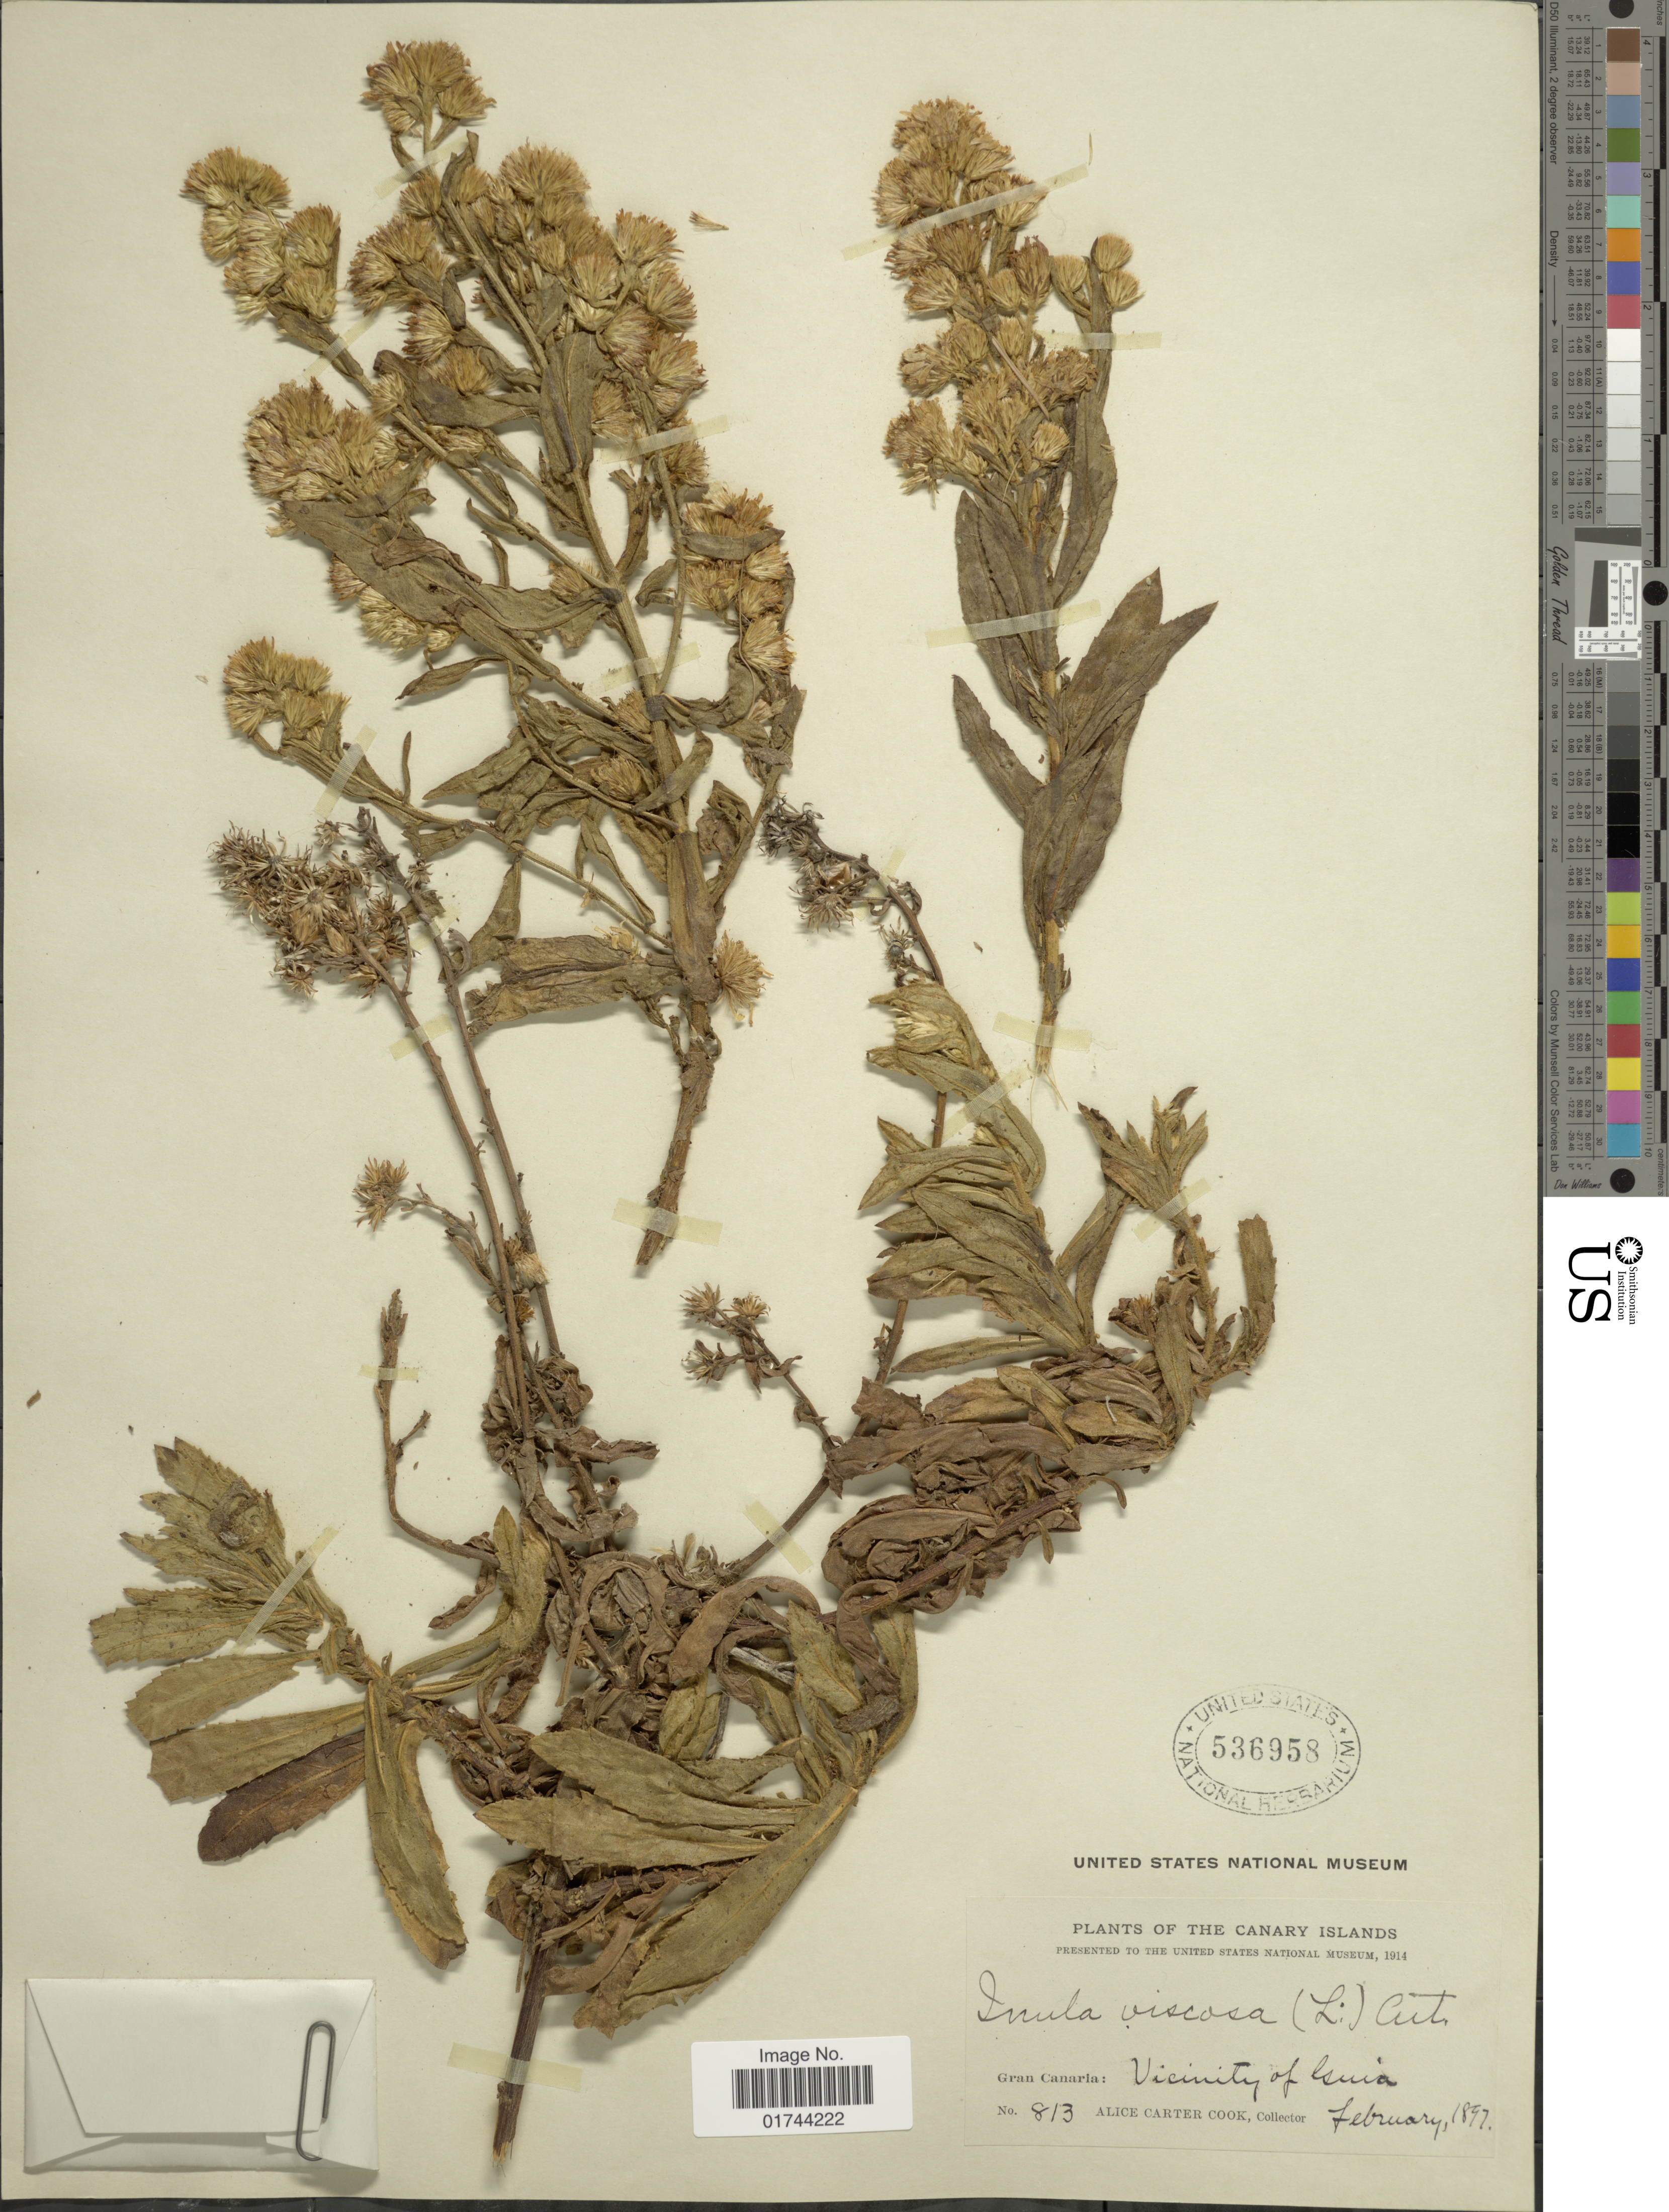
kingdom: Plantae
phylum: Tracheophyta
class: Magnoliopsida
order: Asterales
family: Asteraceae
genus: Inula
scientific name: Inula viscosa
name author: (L.) Aiton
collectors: Alice C. Cook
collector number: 813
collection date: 1897-02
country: Spain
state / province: Canarias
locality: Canary Islands, Gran Canaria: Vicinity of Guia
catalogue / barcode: US 536958